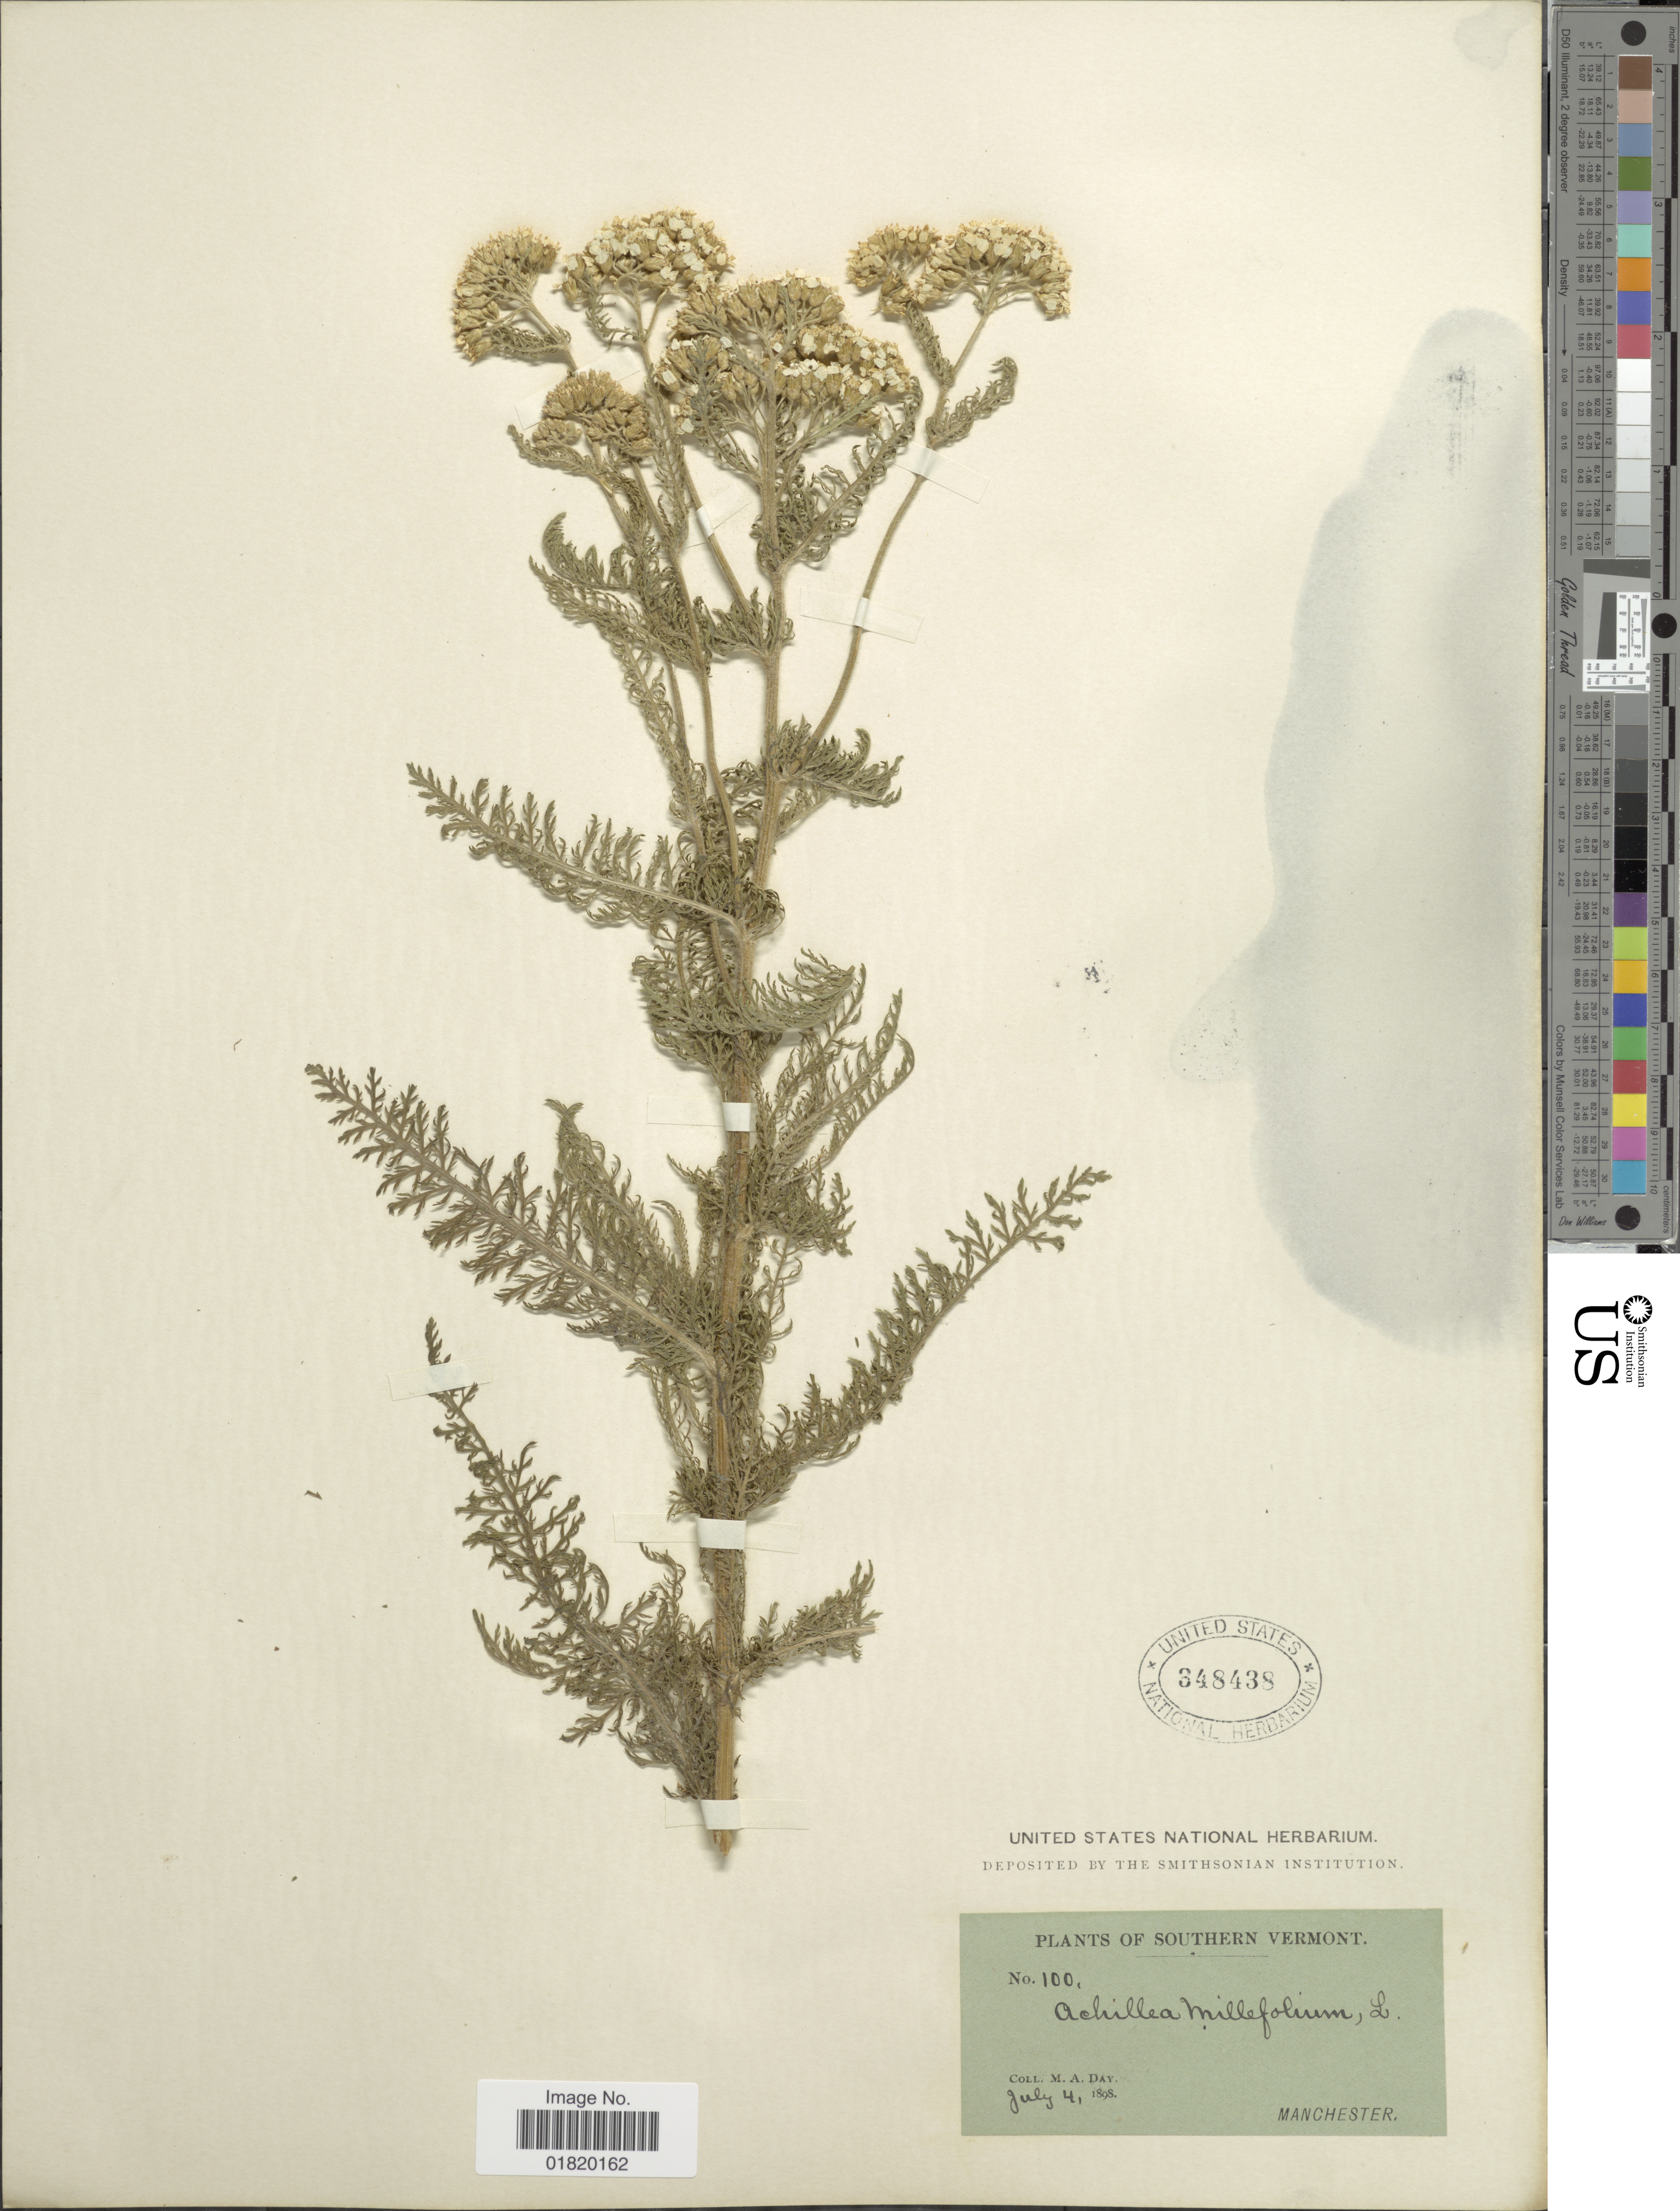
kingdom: Plantae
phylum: Tracheophyta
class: Magnoliopsida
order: Asterales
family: Asteraceae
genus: Achillea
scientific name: Achillea millefolium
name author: L.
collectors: M. Day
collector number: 100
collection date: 1898-07-04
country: United States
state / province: Vermont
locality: Southern Vermont. Manchester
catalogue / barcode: US 348438